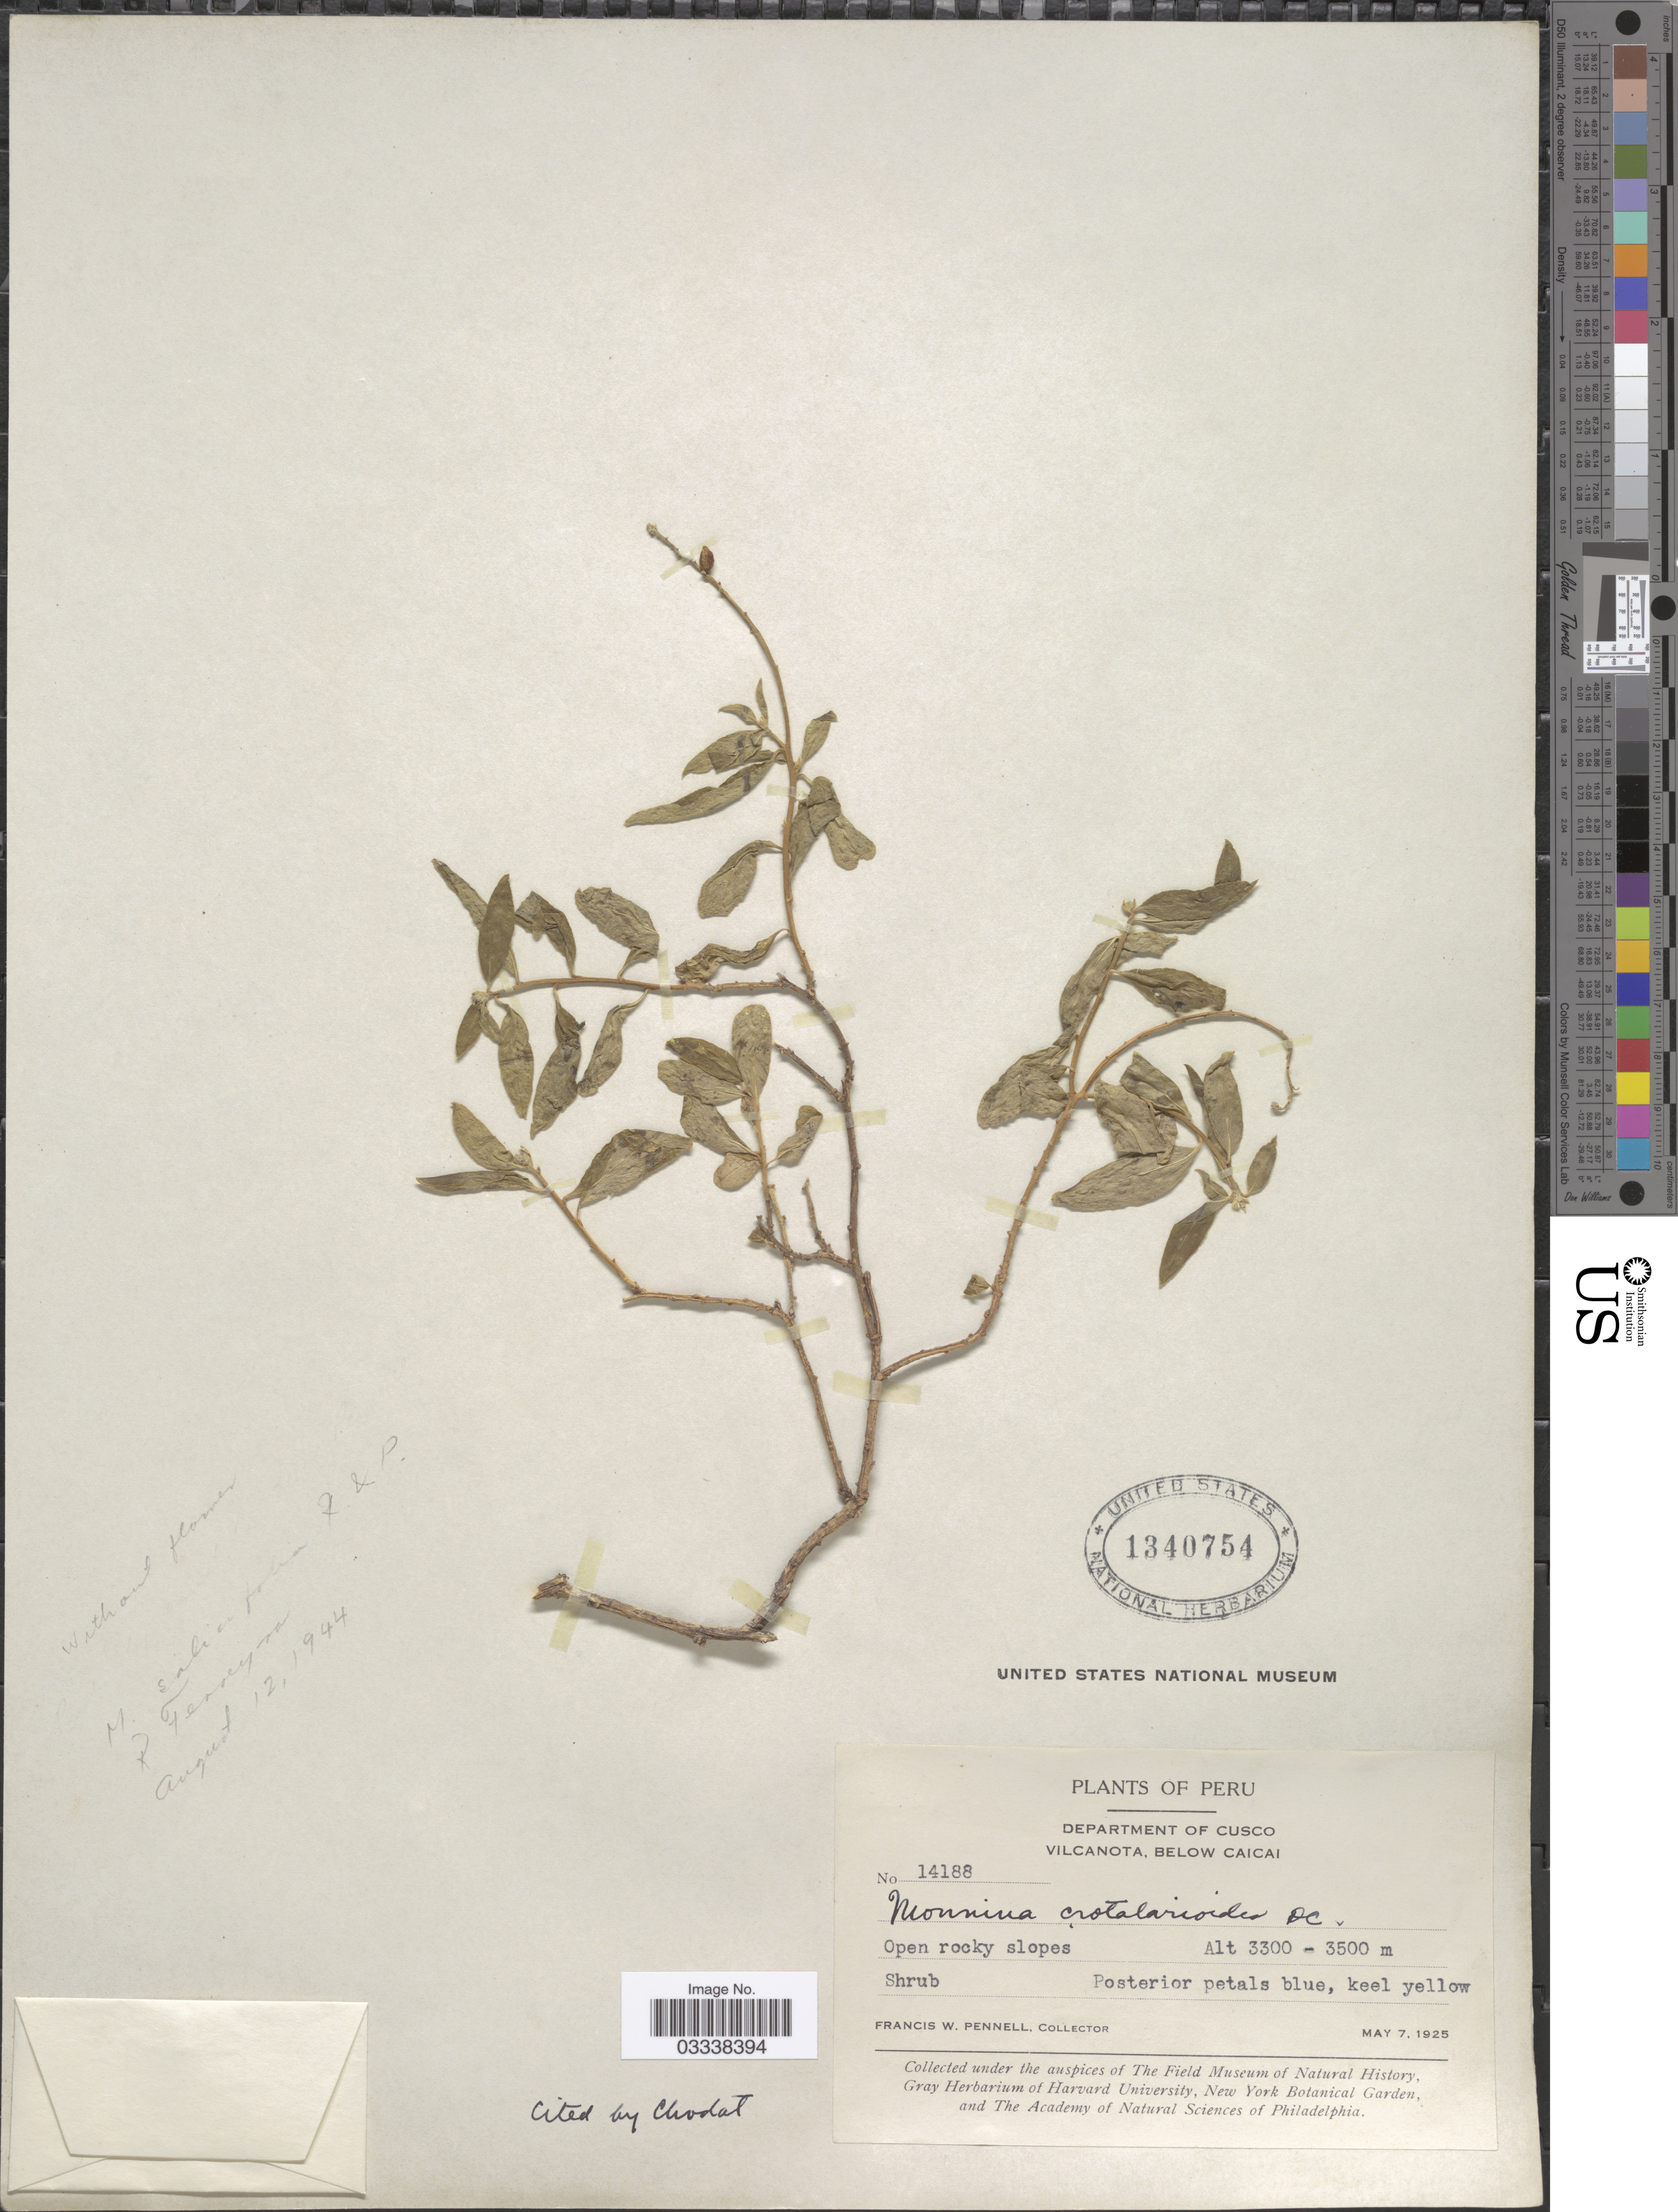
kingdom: Plantae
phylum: Tracheophyta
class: Magnoliopsida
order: Fabales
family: Polygalaceae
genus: Monnina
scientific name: Monnina salicifolia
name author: Ruiz & Pav.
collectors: F. W. Pennell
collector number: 14188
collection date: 1925-05-07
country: Peru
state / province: Cusco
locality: Department of Cusco. Vilcanota, below Caicai.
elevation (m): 3300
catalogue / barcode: US 1340754